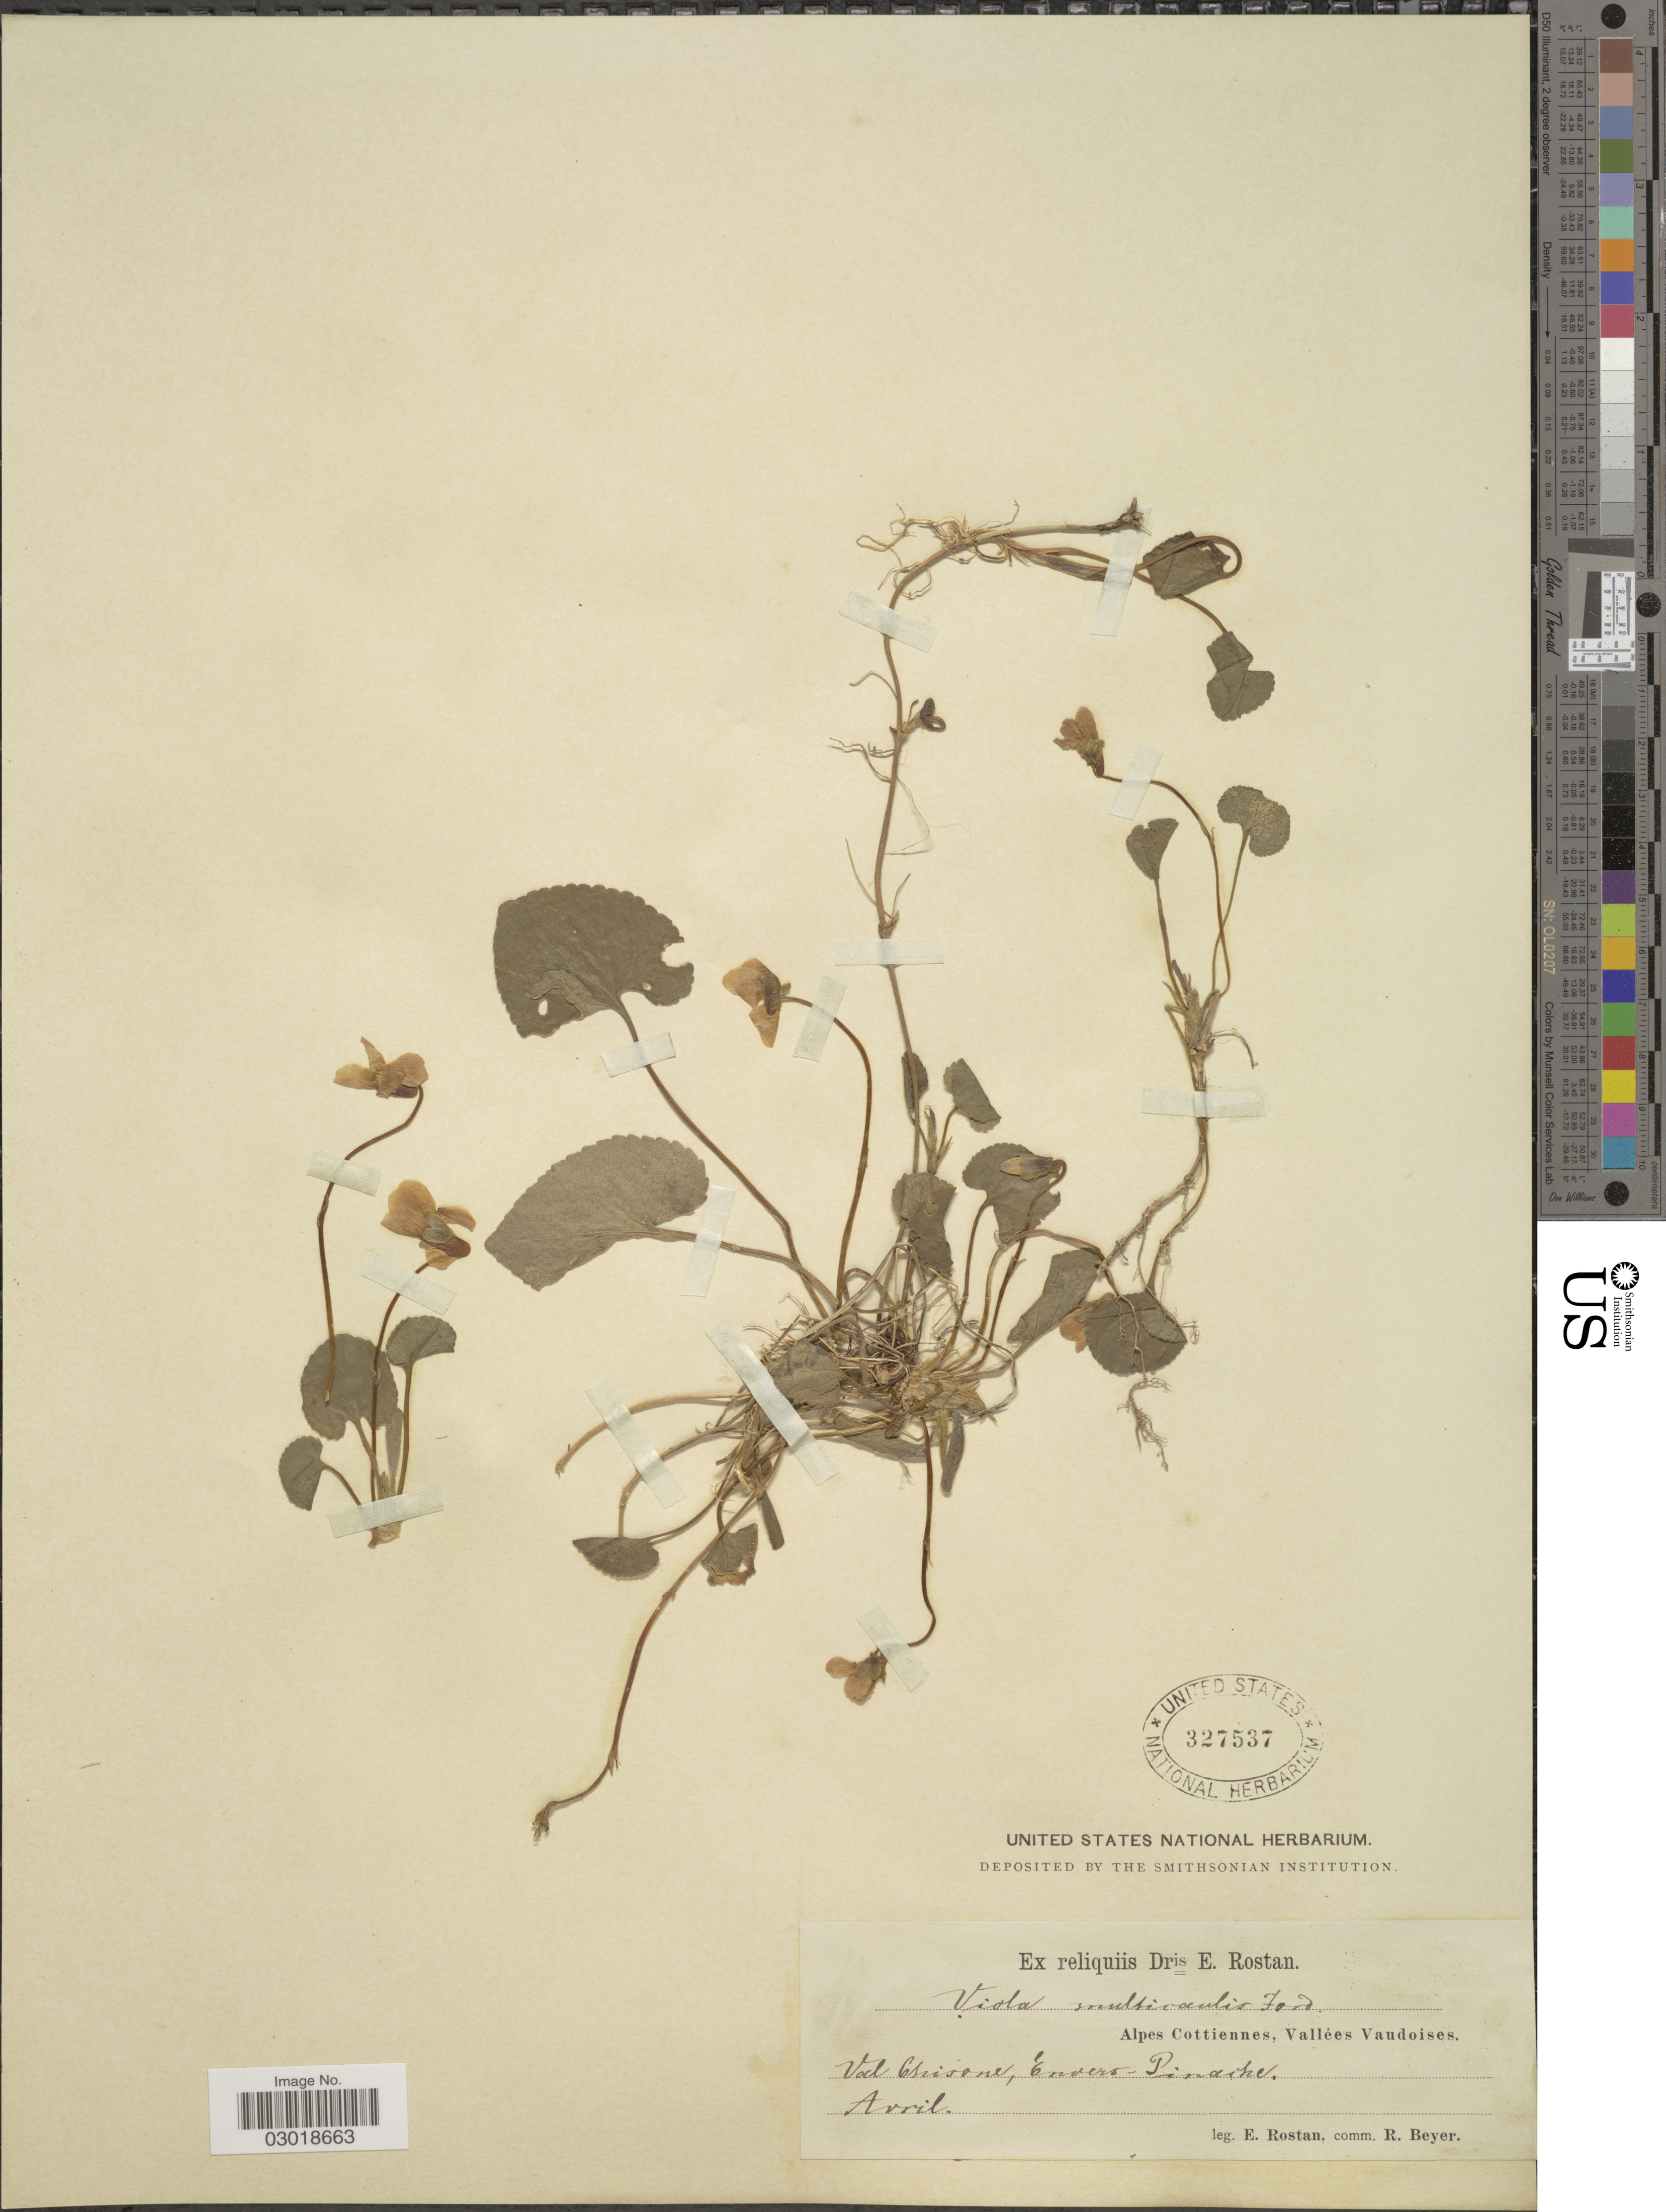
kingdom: Plantae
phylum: Tracheophyta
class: Magnoliopsida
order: Malpighiales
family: Violaceae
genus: Viola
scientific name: Viola multicaulis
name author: Jord.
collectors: E. Rostan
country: Italy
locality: Alpes Cottiennes, Vallées Vaudoises. Val Chisone, Envers-Pinaihe.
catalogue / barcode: US 327537